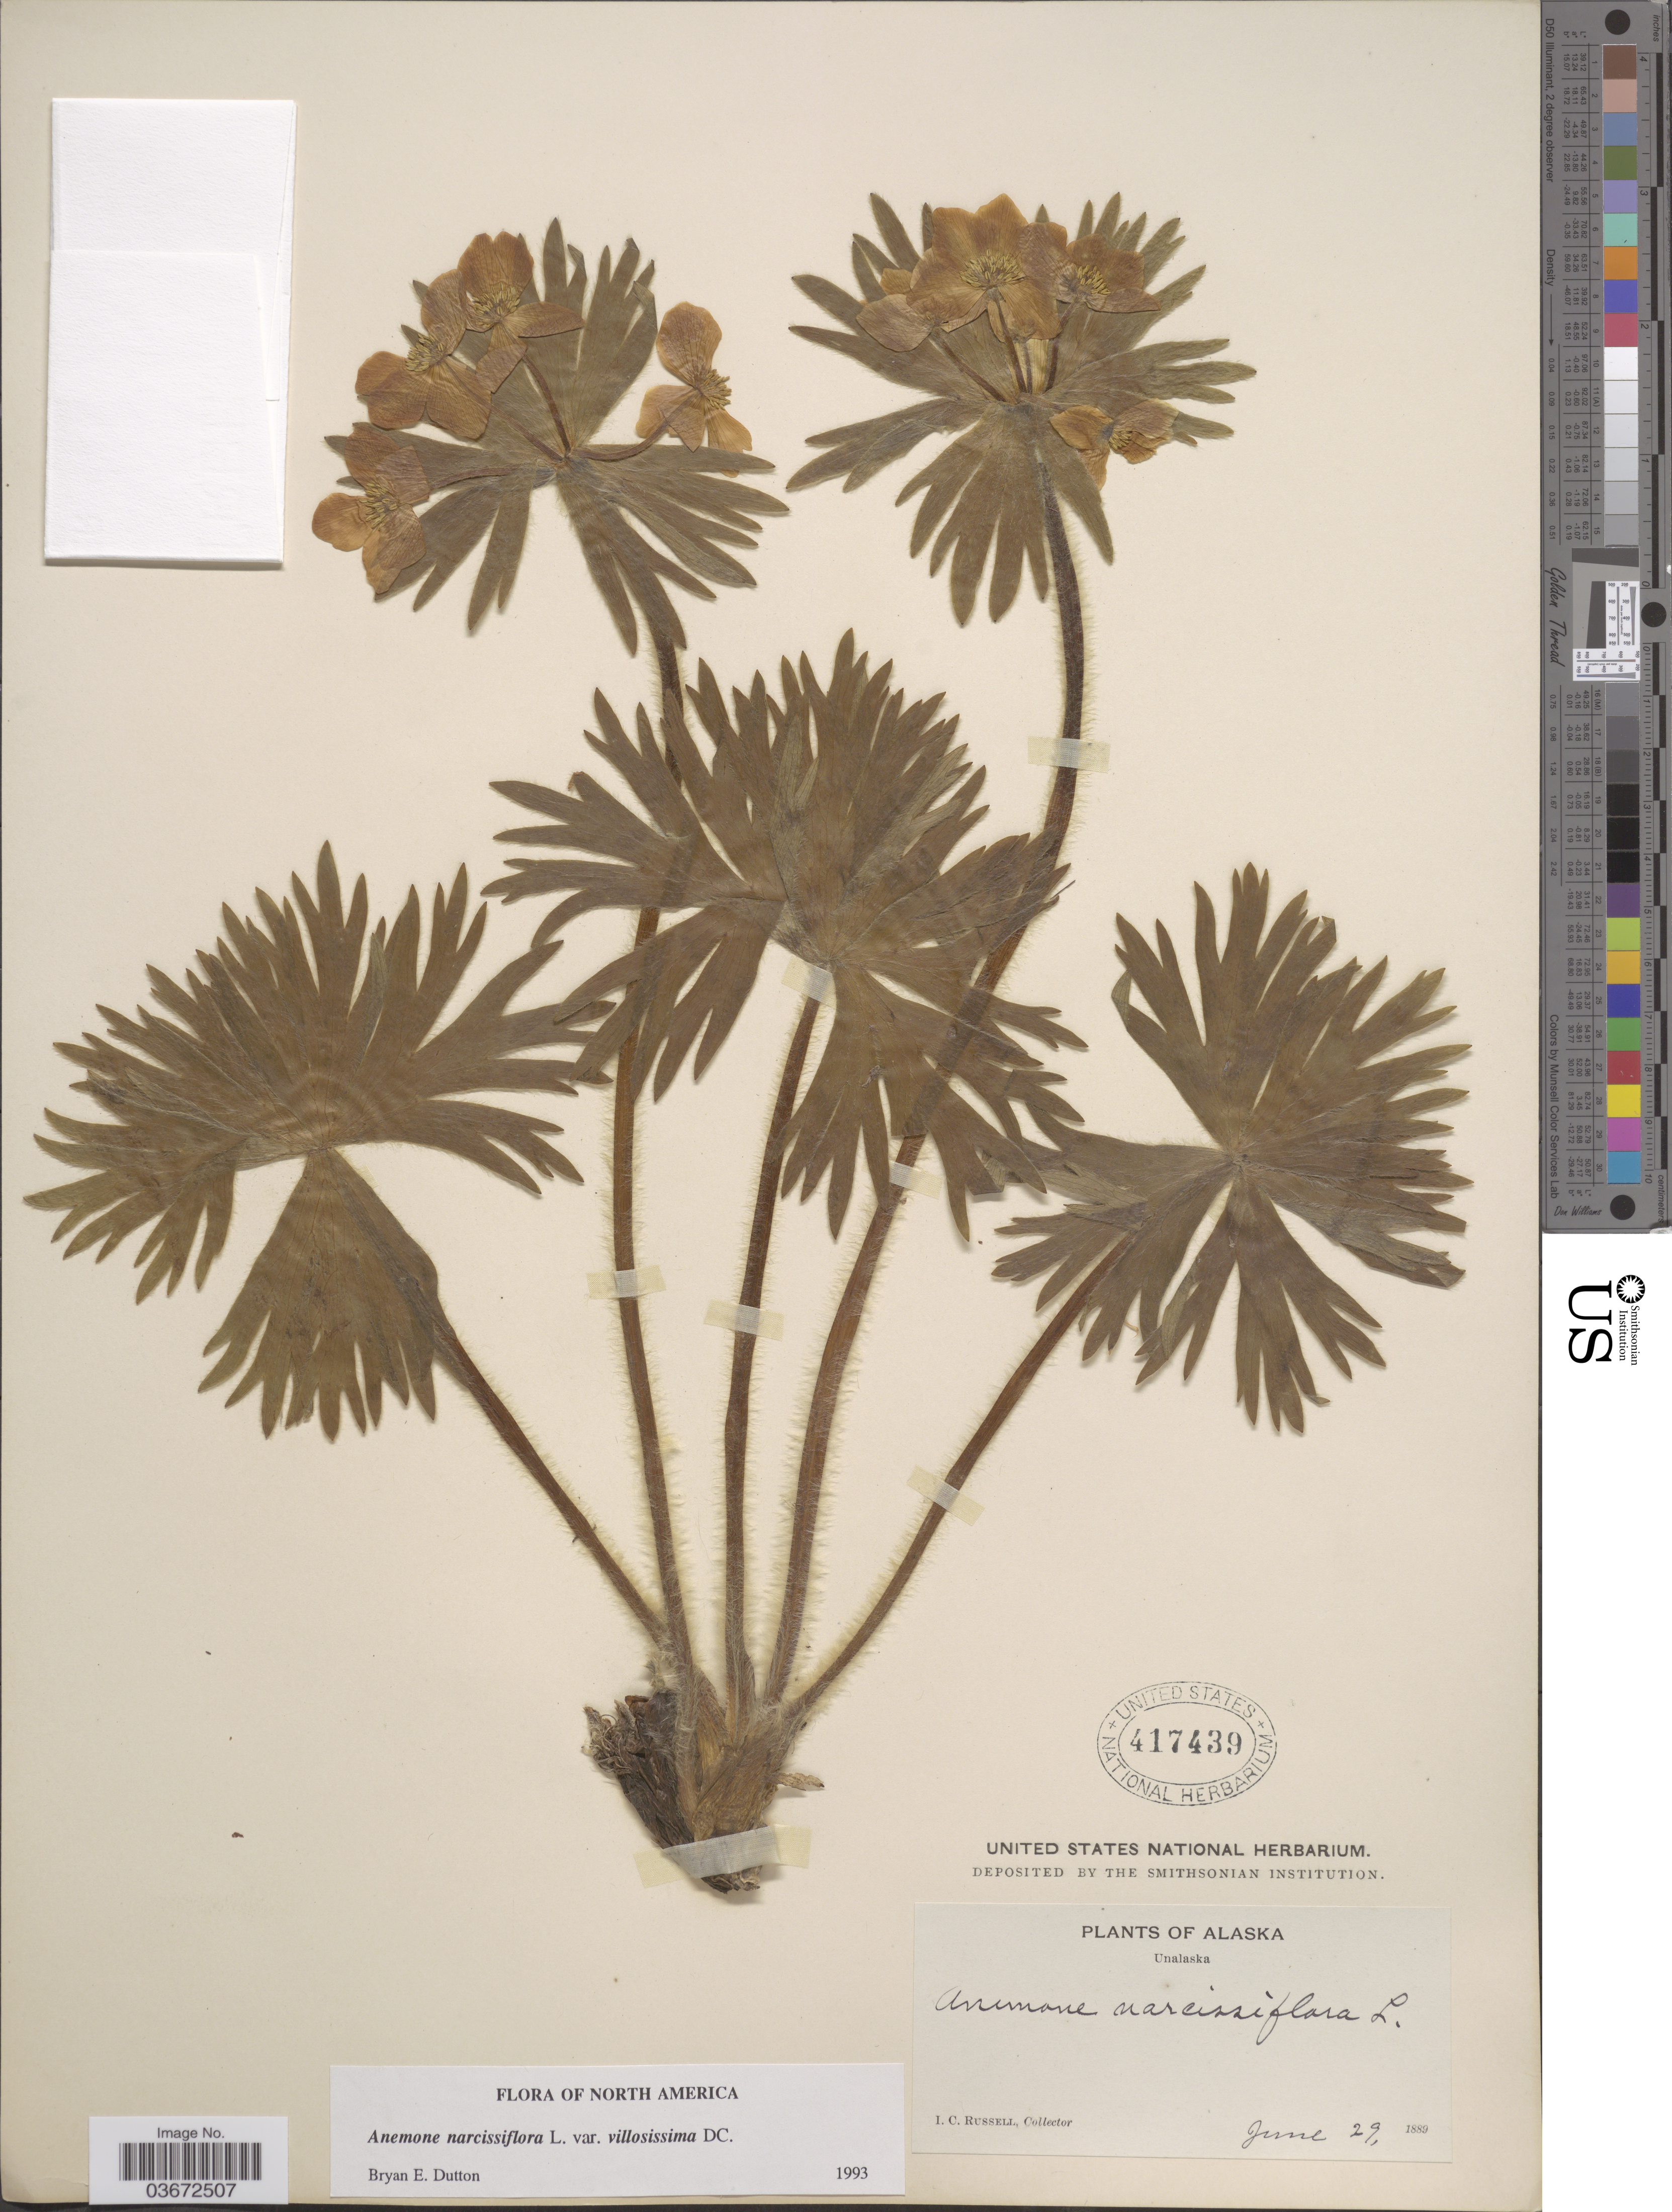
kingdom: Plantae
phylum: Tracheophyta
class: Magnoliopsida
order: Ranunculales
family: Ranunculaceae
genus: Anemone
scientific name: Anemone narcissiflora var. villosissima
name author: DC.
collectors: I. C. Russell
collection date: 1889-06-29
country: United States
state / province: Alaska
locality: Unalaska.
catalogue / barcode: US 417439